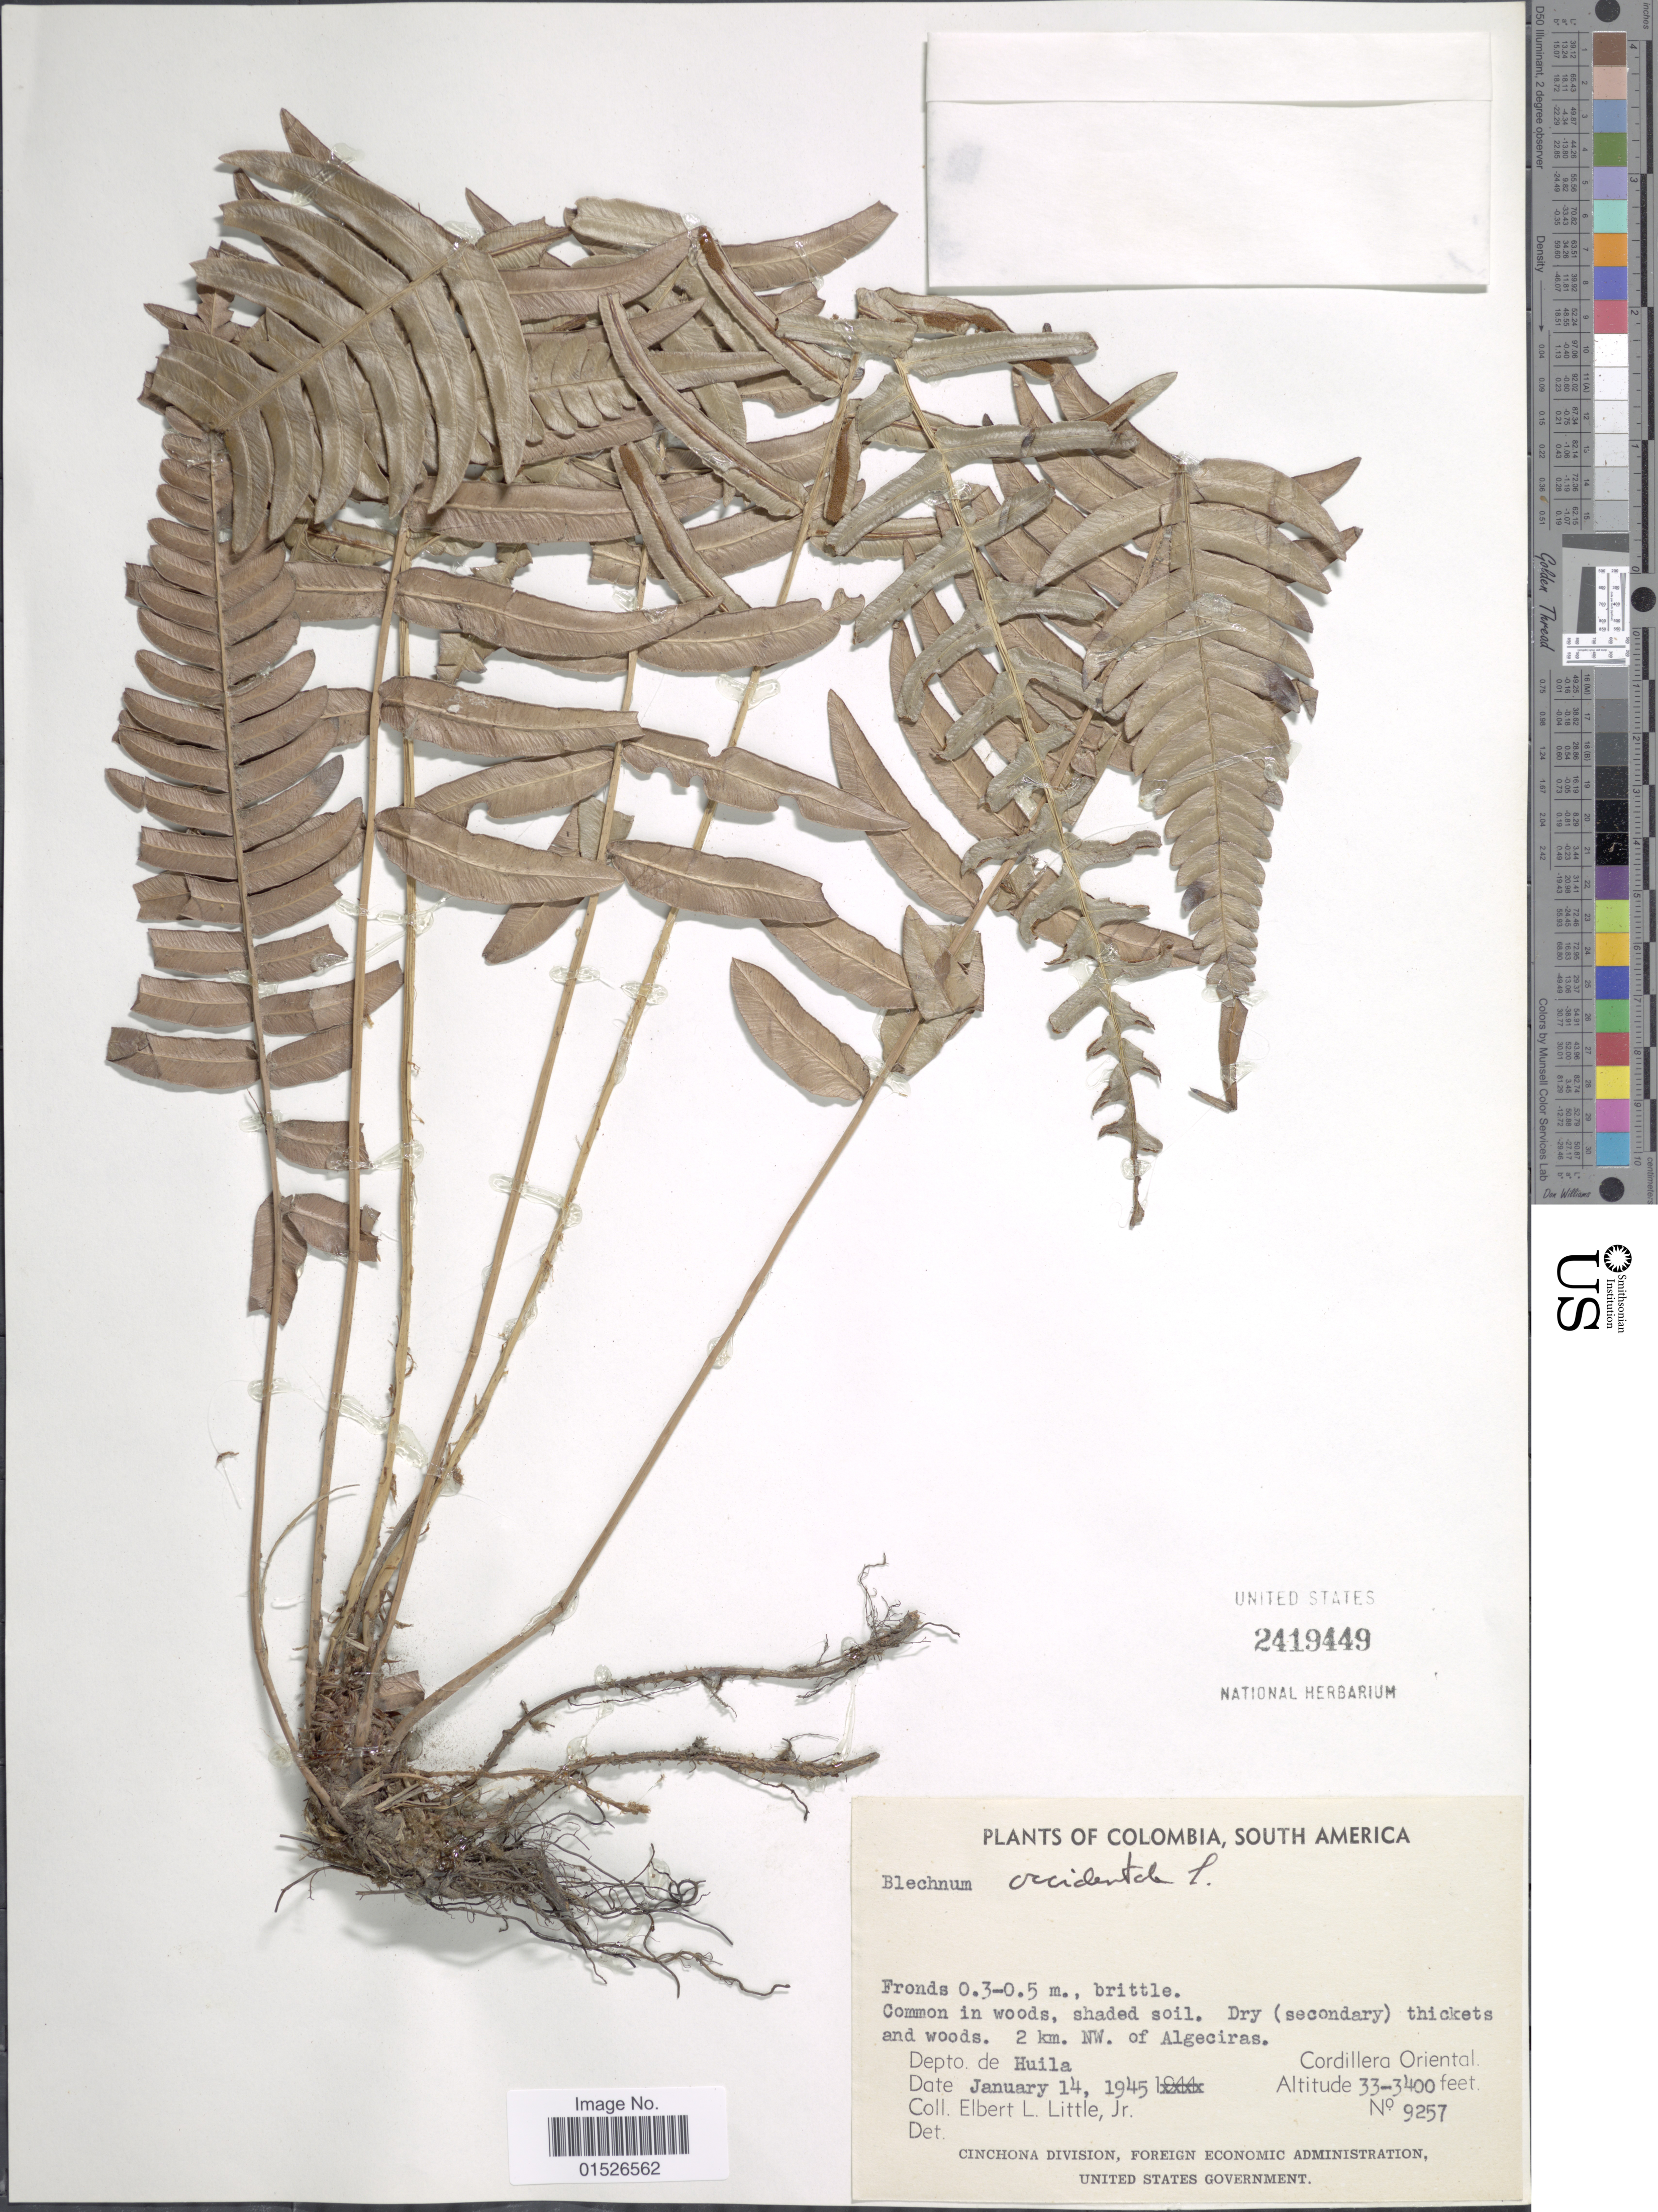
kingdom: Plantae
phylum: Tracheophyta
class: Polypodiopsida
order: Polypodiales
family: Blechnaceae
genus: Blechnum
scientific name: Blechnum occidentale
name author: L.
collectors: E. L. Little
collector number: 9257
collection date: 1945-01-14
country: Colombia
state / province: Huila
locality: Dry ( secondary 0 thickets and woods, 2 km. NE> of Algeciras. Depto. de Huila. Cordillera Oriental.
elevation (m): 1006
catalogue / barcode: US 2419449